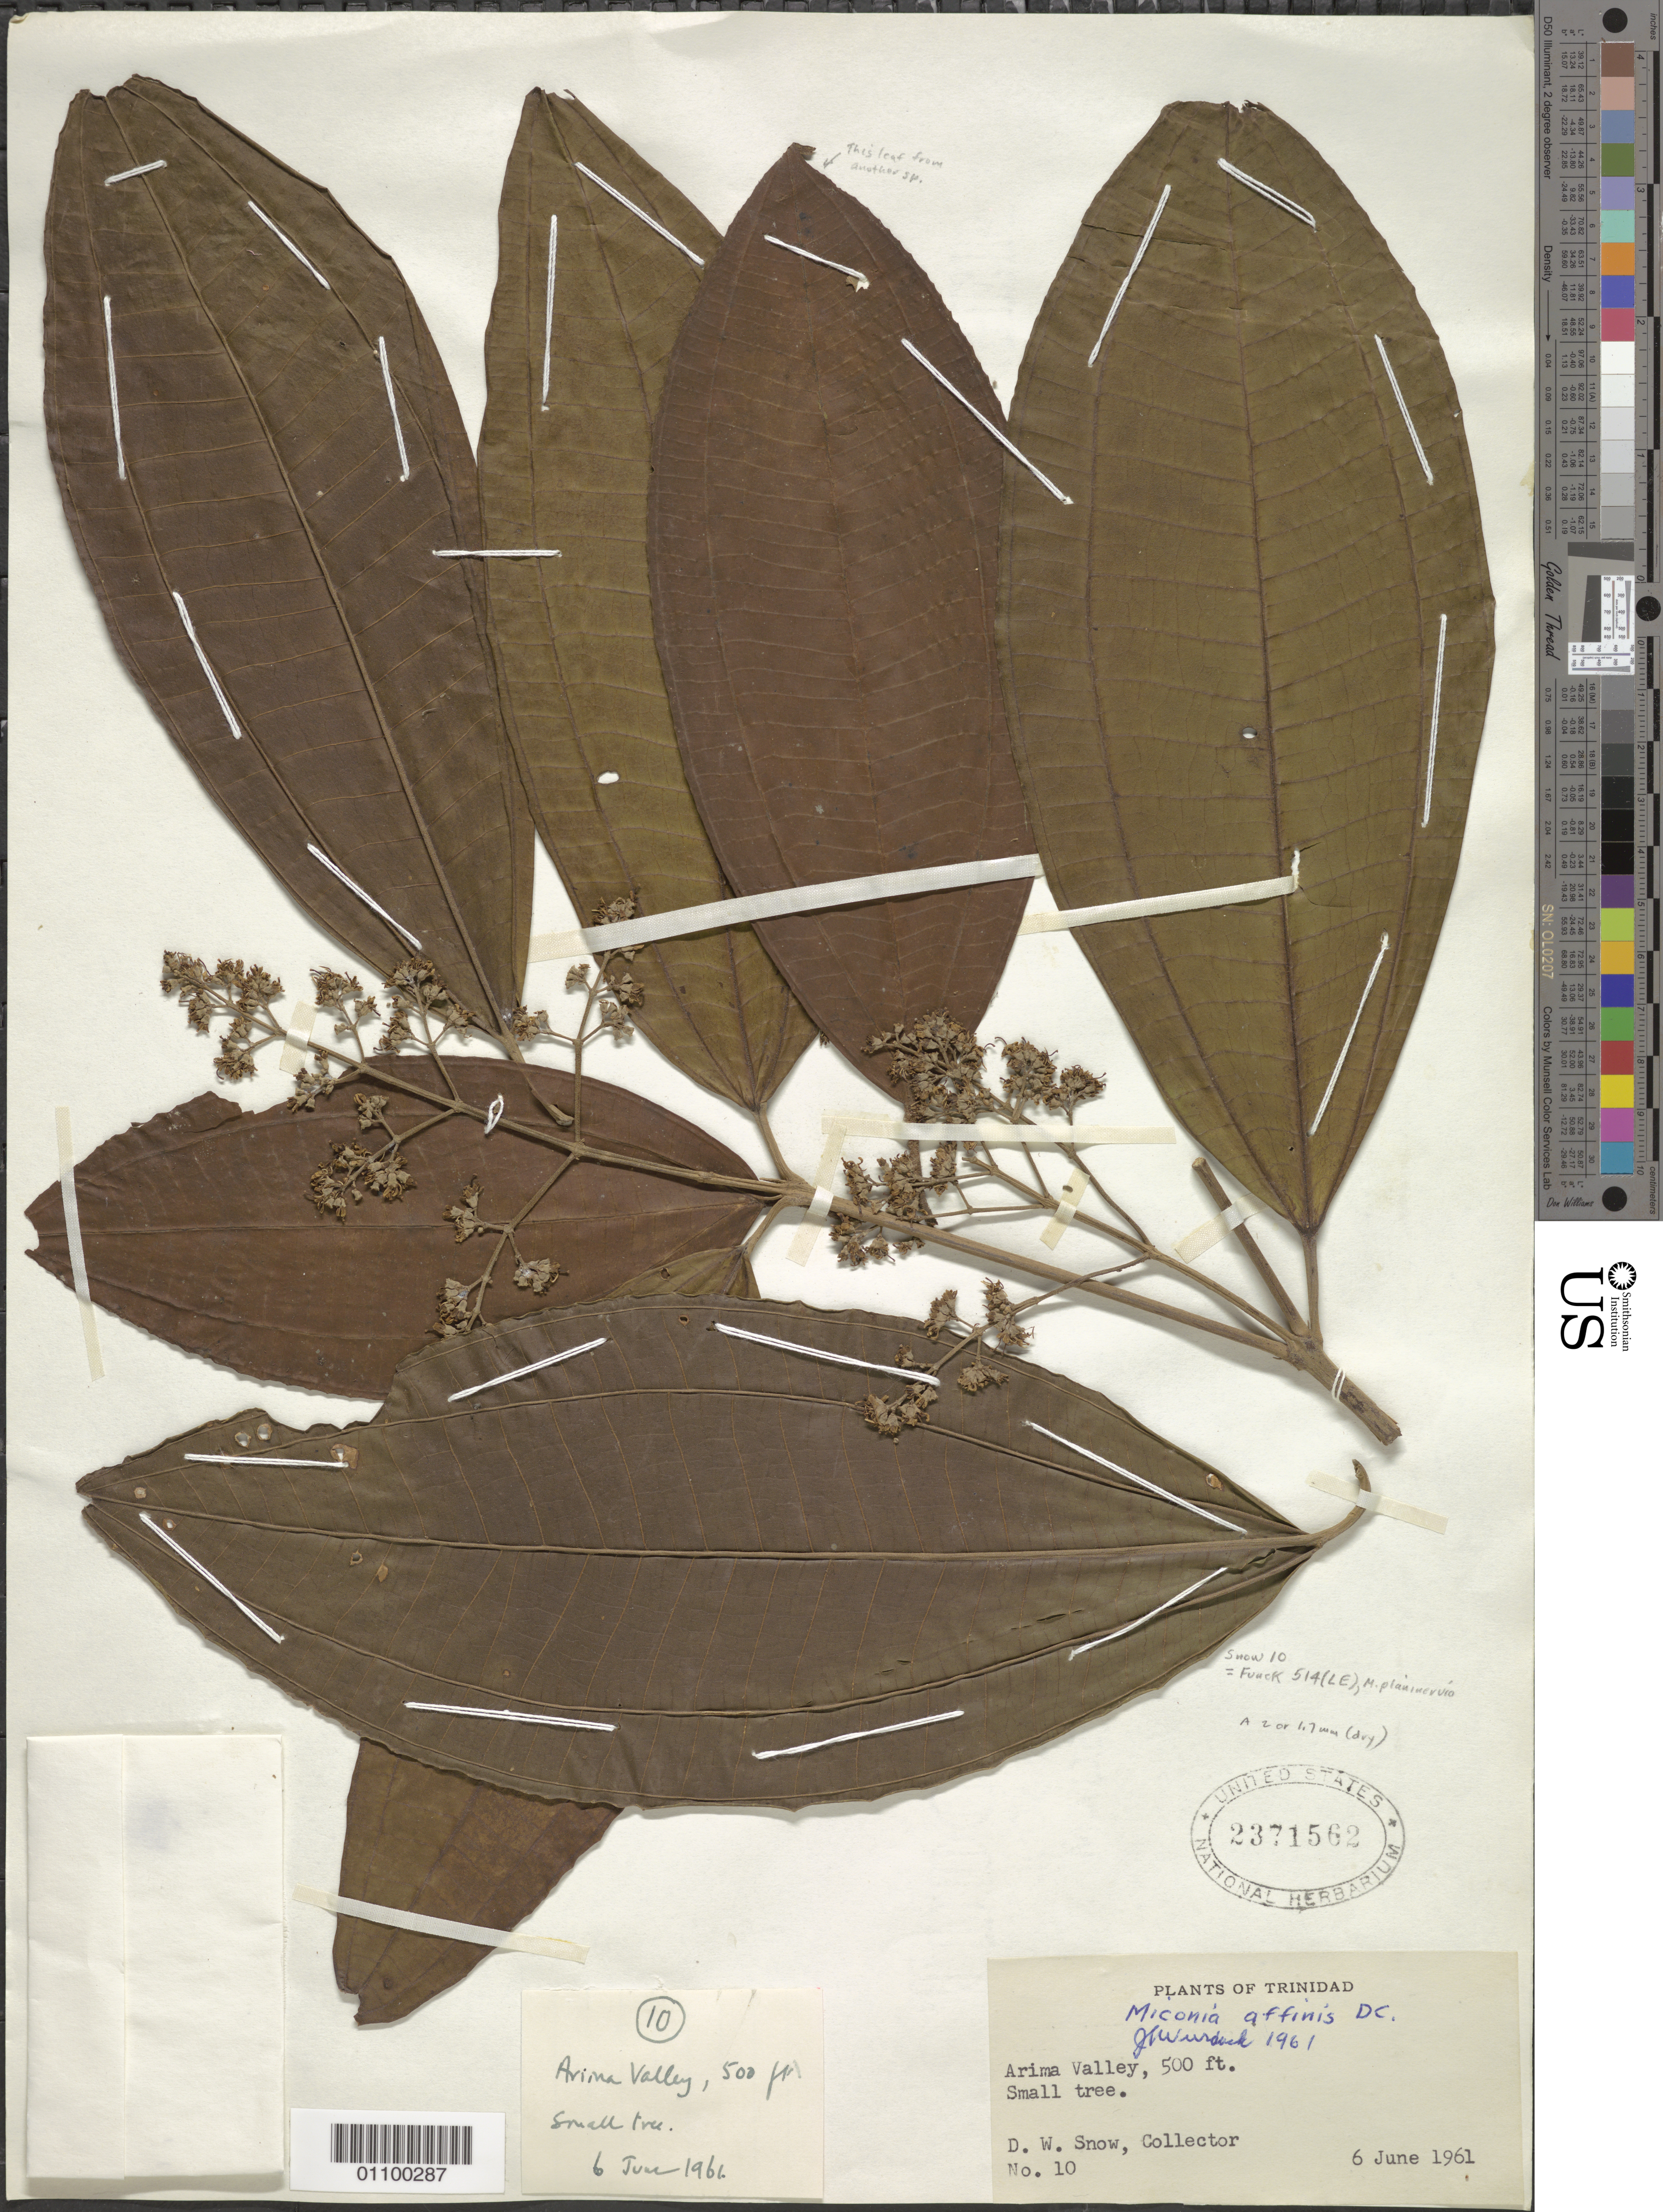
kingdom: Plantae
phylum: Tracheophyta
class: Magnoliopsida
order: Myrtales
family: Melastomataceae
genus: Miconia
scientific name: Miconia affinis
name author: DC.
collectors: D. Snow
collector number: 10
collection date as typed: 06 Jun 1961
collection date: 1961-06-06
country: Trinidad and Tobago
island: Trinidad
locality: Arima Valley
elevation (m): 152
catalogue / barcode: US 2371562